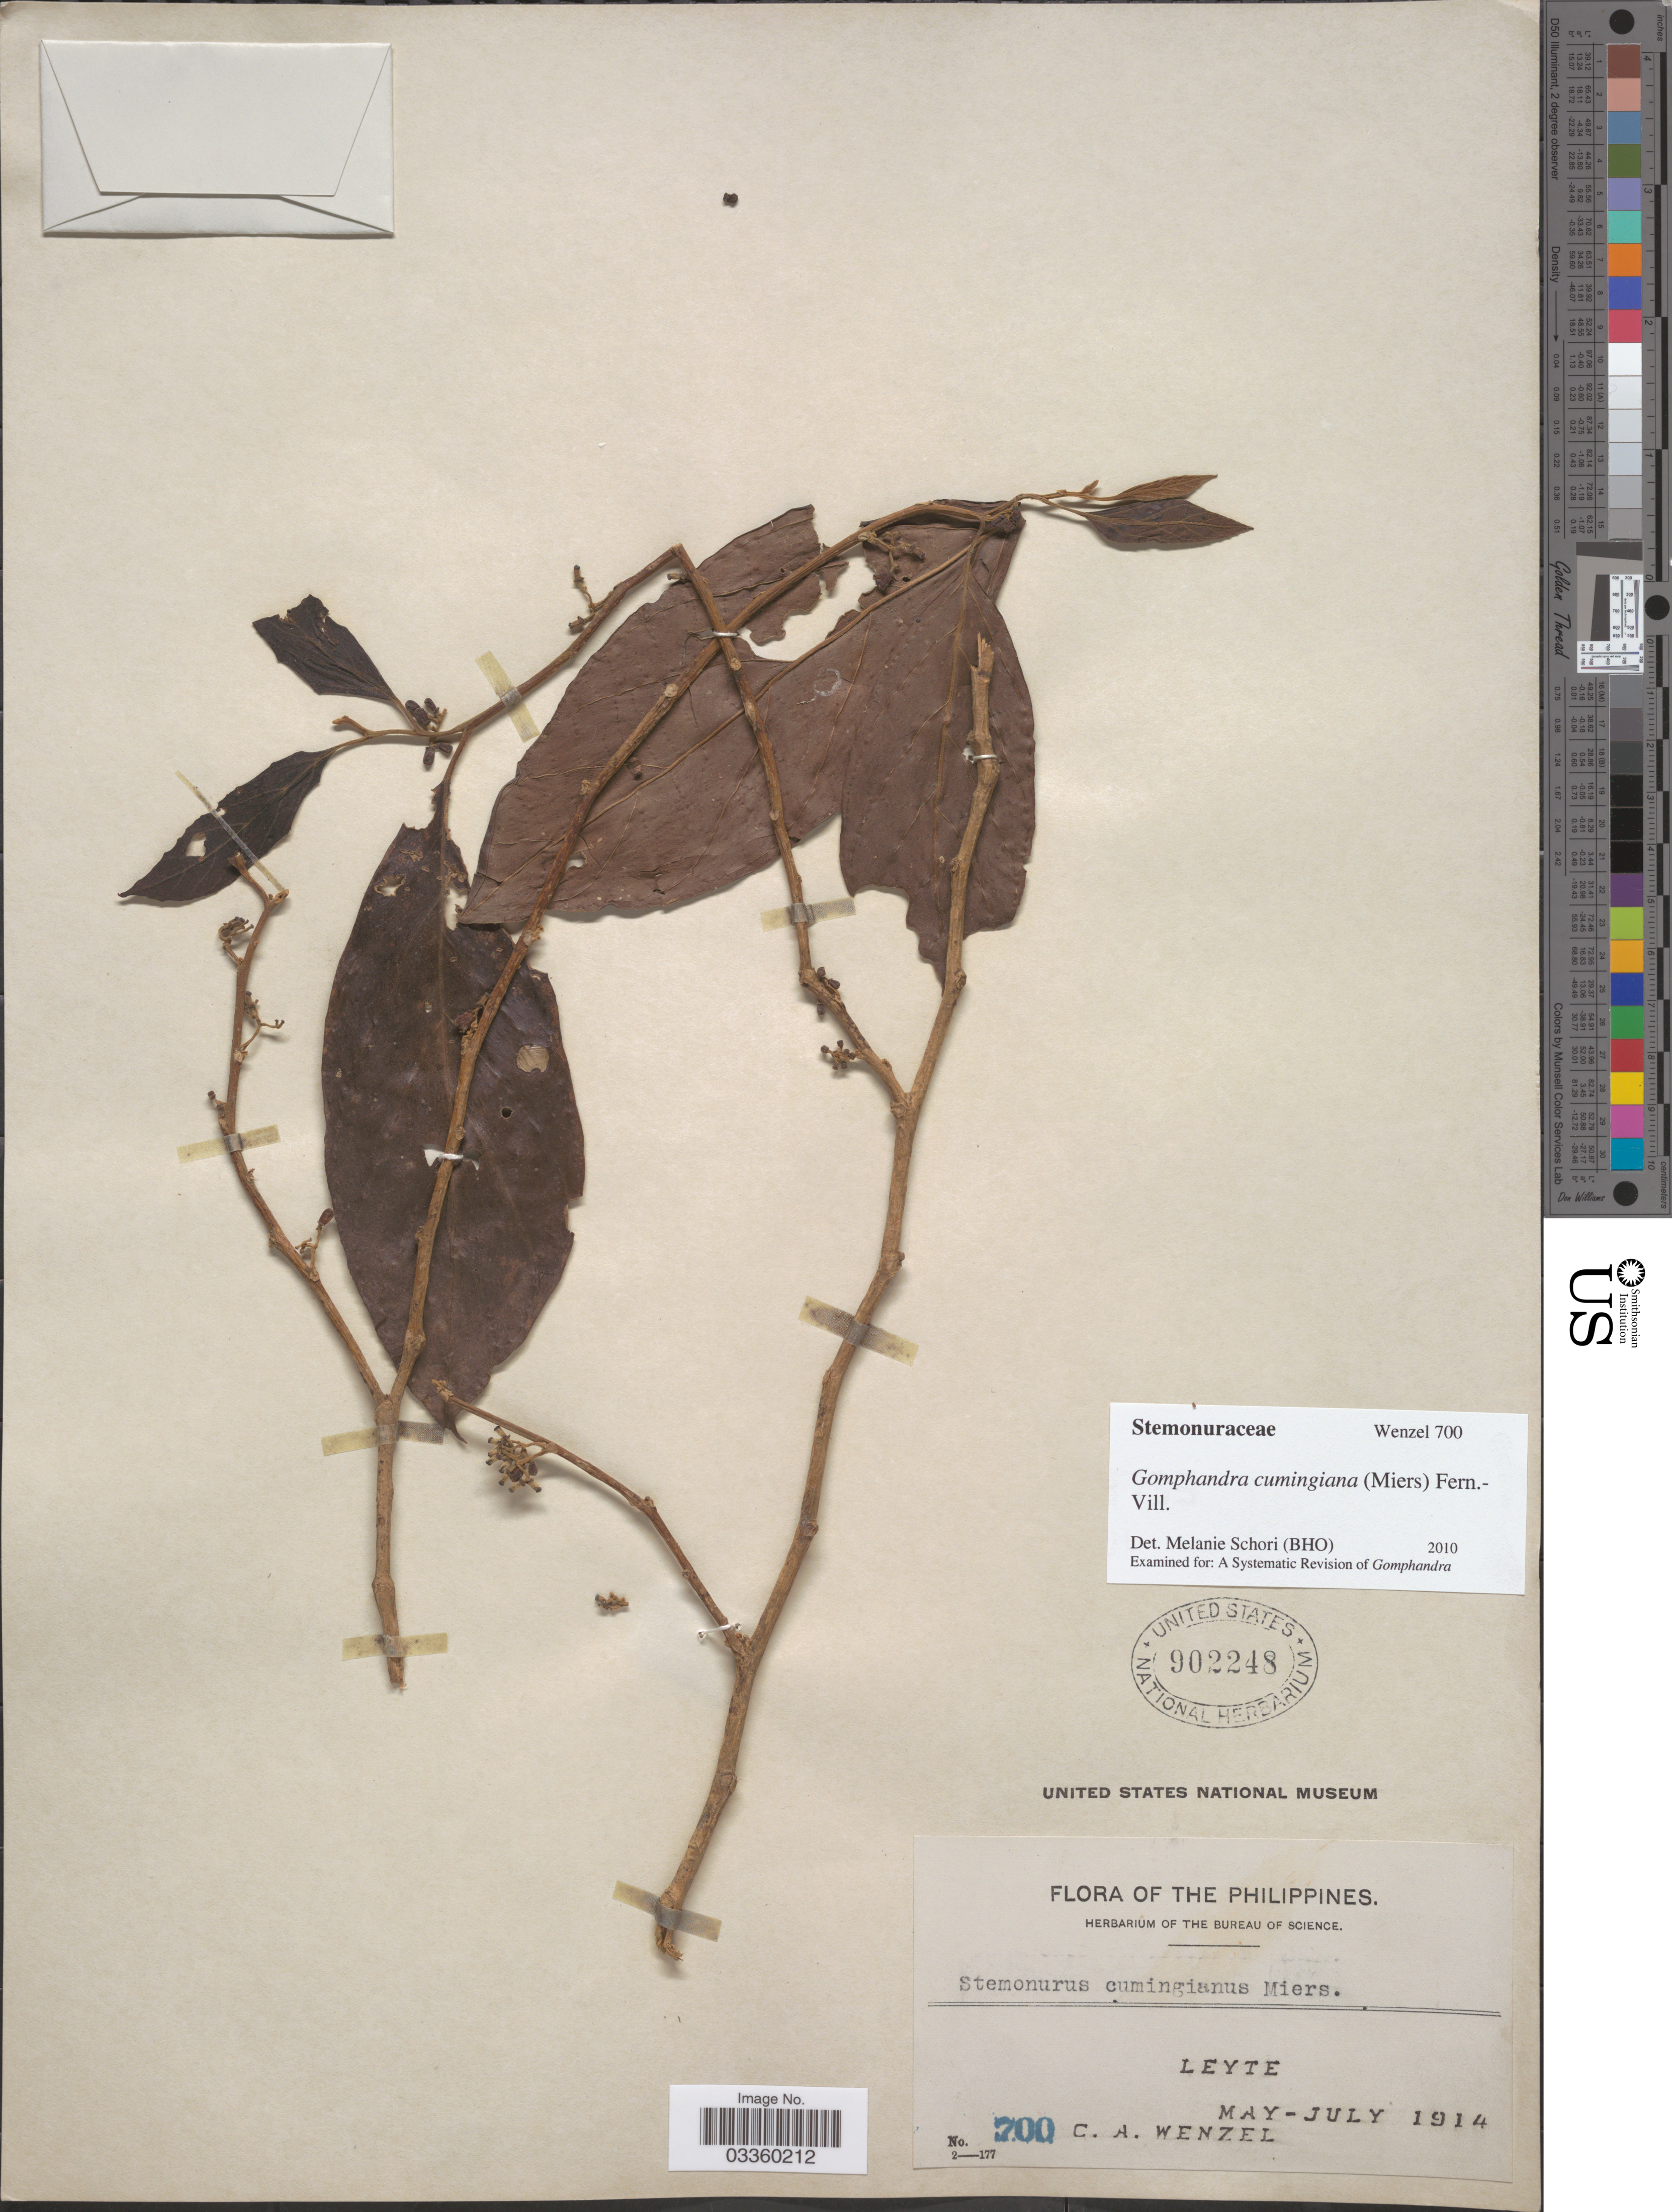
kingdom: Plantae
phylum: Tracheophyta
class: Magnoliopsida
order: Cardiopteridales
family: Stemonuraceae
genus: Gomphandra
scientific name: Gomphandra cumingiana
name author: (Miers) Fern.-Vill.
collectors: C. Wenzel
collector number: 700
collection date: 1914-05/1914-07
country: Philippines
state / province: Eastern Visayas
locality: Leyte.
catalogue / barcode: US 902248